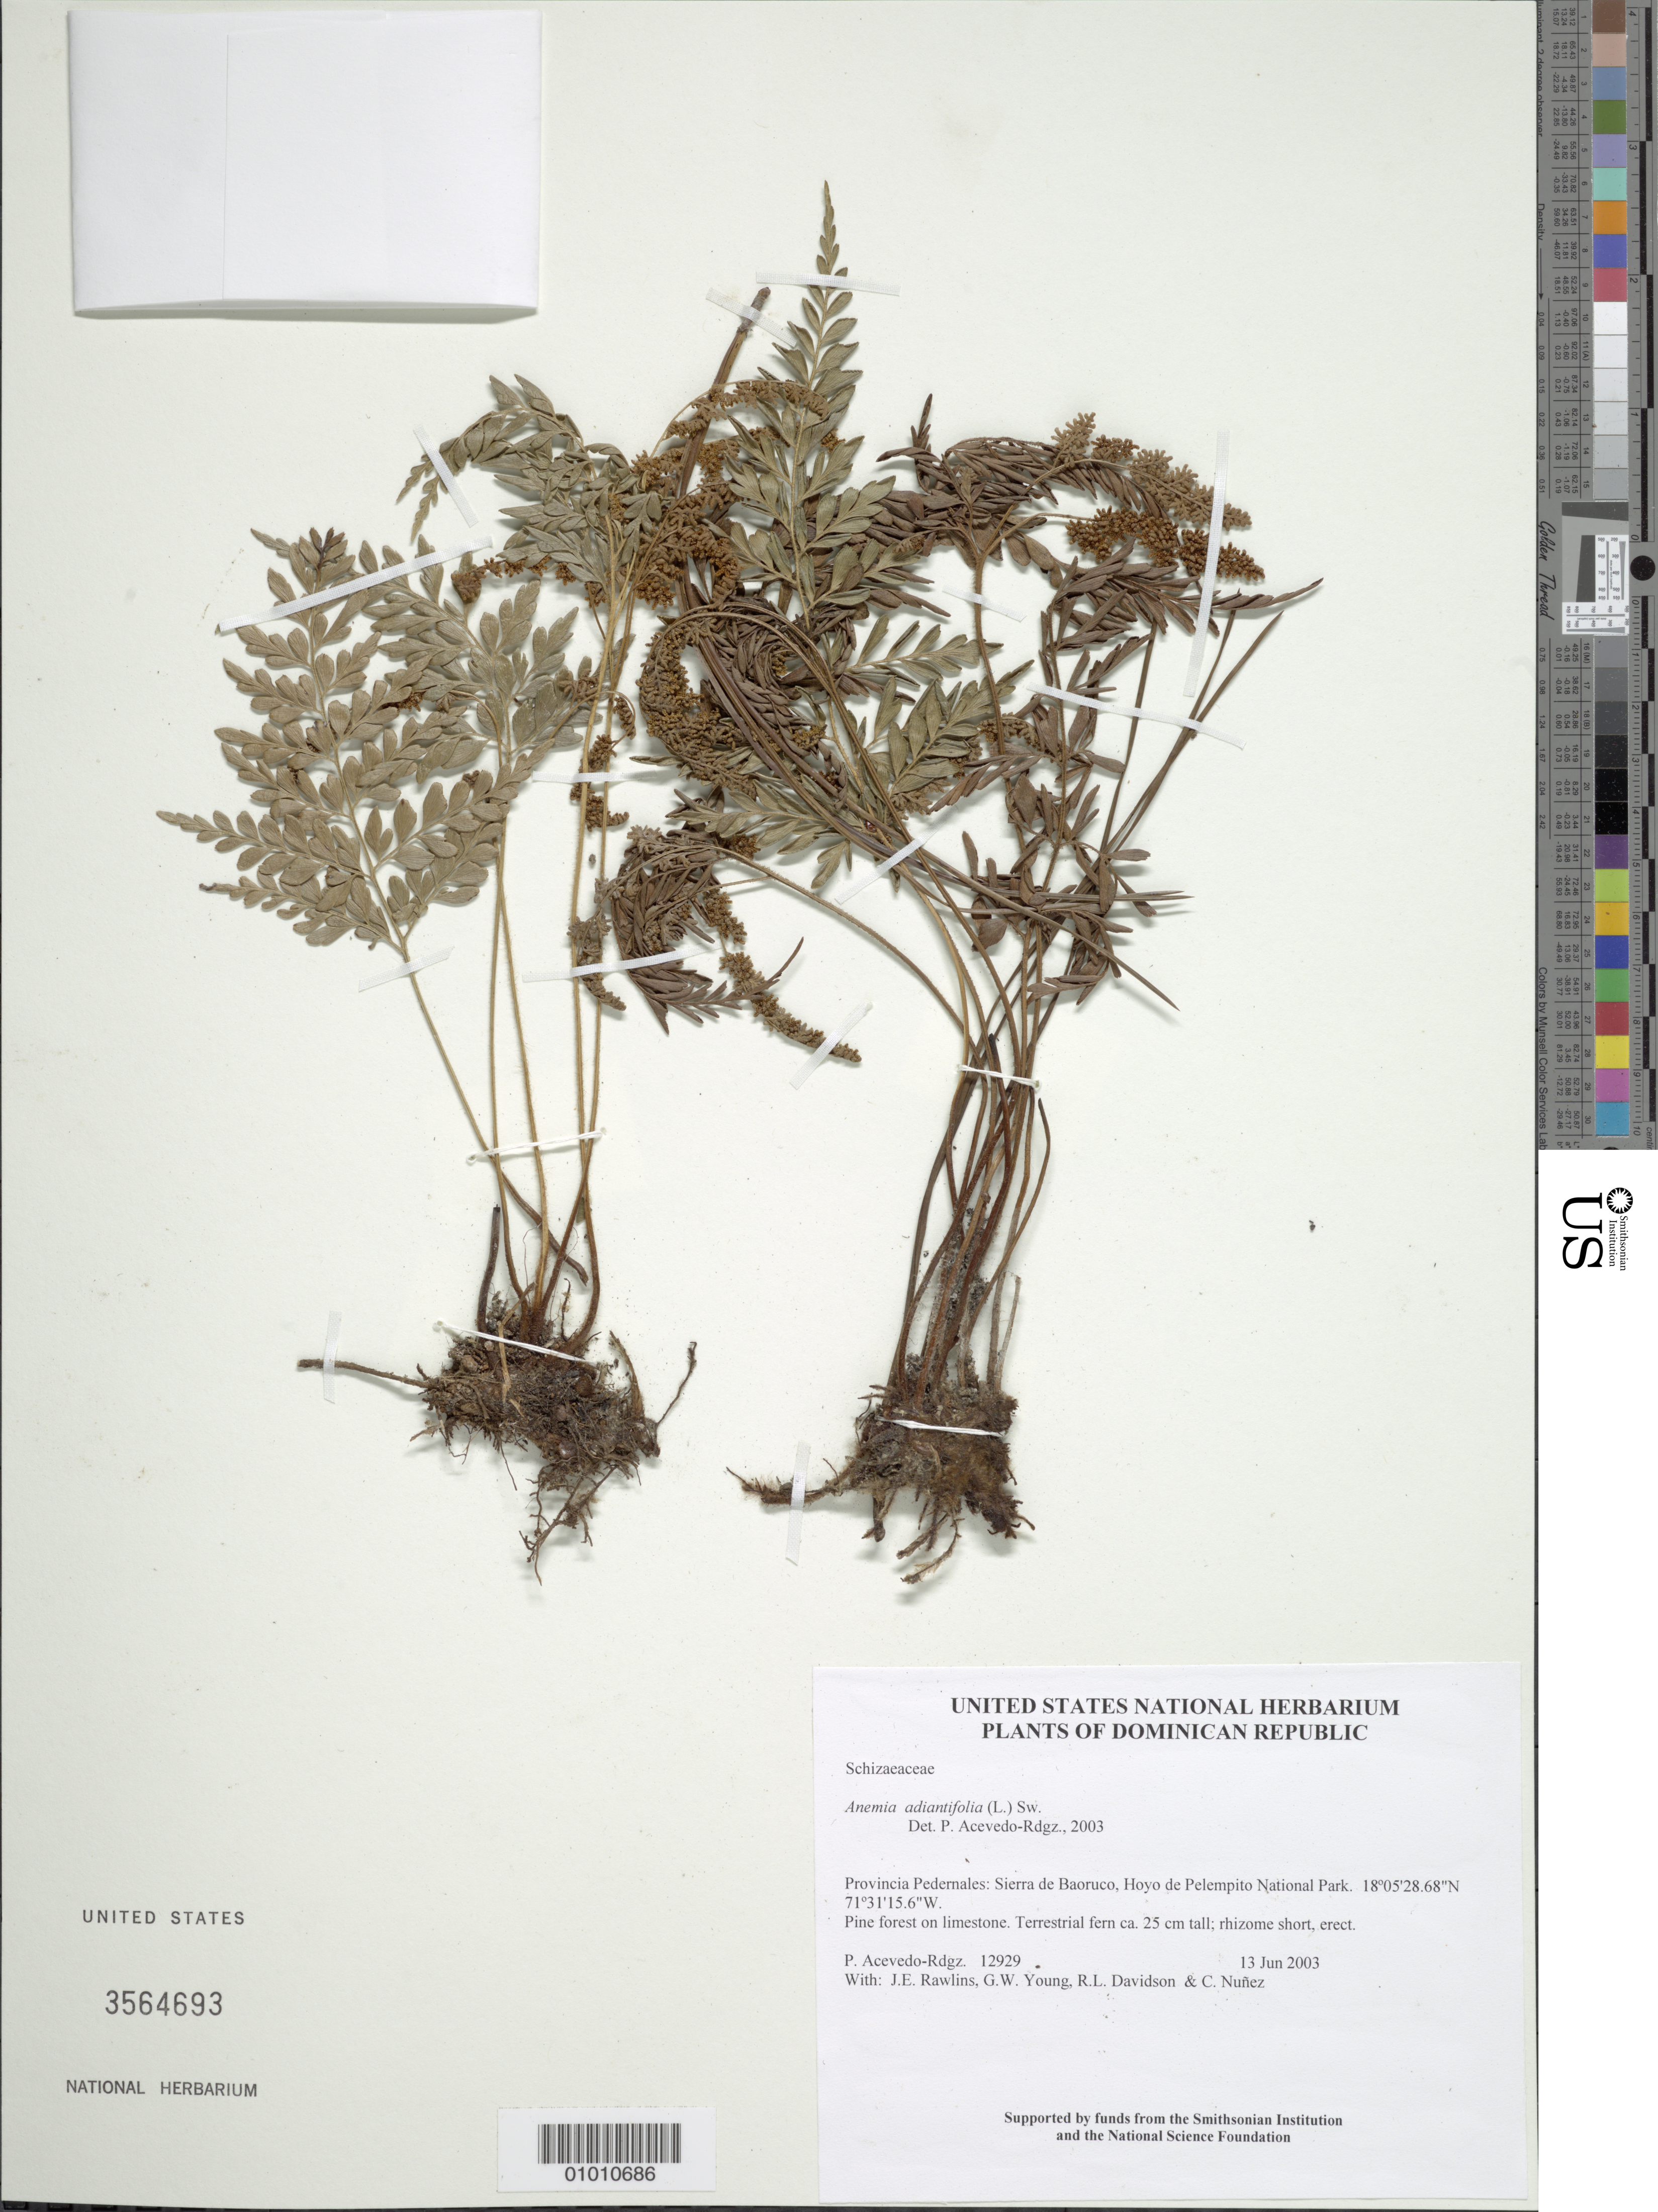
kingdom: Plantae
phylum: Tracheophyta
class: Polypodiopsida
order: Schizaeales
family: Anemiaceae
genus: Anemia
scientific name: Anemia adiantifolia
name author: (L.) Sw.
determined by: Acevedo-Rodríguez, P., (BOT), Smithsonian Institution - National Museum of Natural History (UNITED STATES)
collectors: P. Acevedo-Rodr., J. Rawlins, G. Young, R. Davidson & C. Nunez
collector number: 12929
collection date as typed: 13 Jun 2003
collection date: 2003-06-13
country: Dominican Republic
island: Hispaniola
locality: Provincia Pedernales: Sierra de Baoruco, Hoyo de Pelempito National Park.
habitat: Pine forest on limestone.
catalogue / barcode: US 3564693